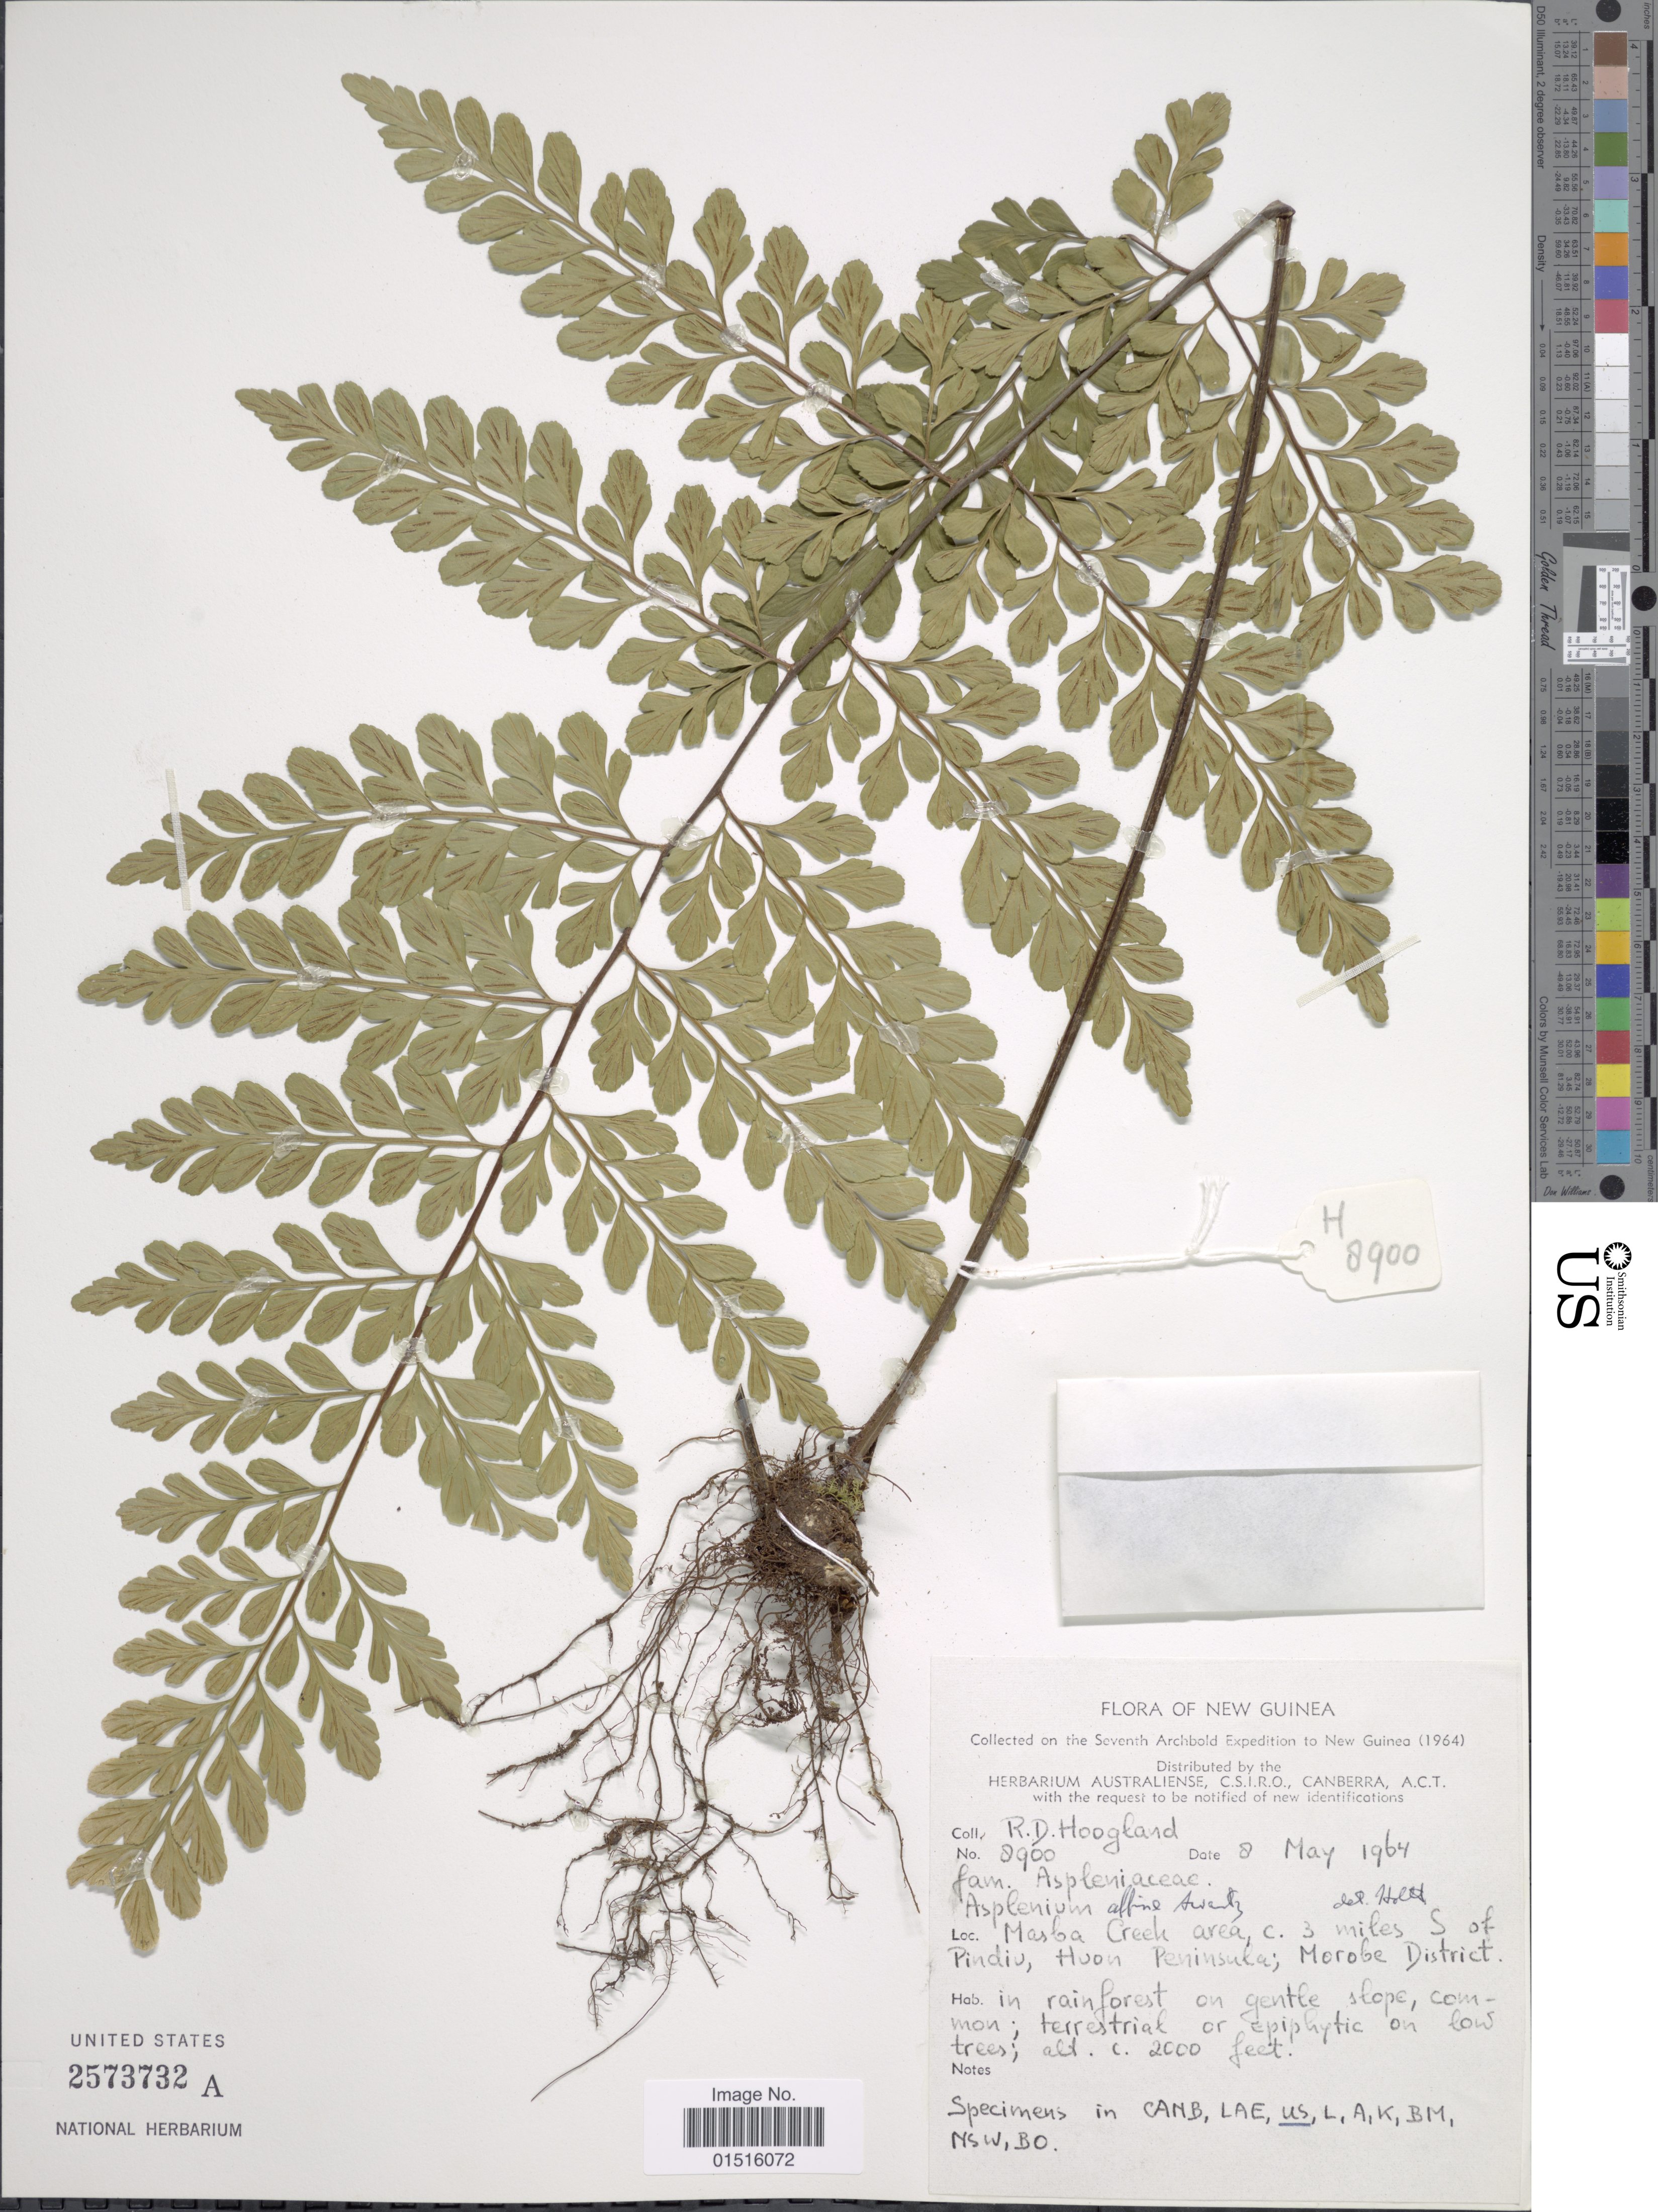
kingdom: Plantae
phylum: Tracheophyta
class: Polypodiopsida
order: Polypodiales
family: Aspleniaceae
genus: Asplenium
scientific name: Asplenium affine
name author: Sw.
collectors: R. D. Hoogland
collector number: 8900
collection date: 1964-05-08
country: Papua New Guinea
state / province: Morobe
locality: Masba Creek area, c. 3 miles S of Pindio, Huon Peninsula. Morobe District. [interpreted]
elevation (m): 610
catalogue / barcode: US 2573732A